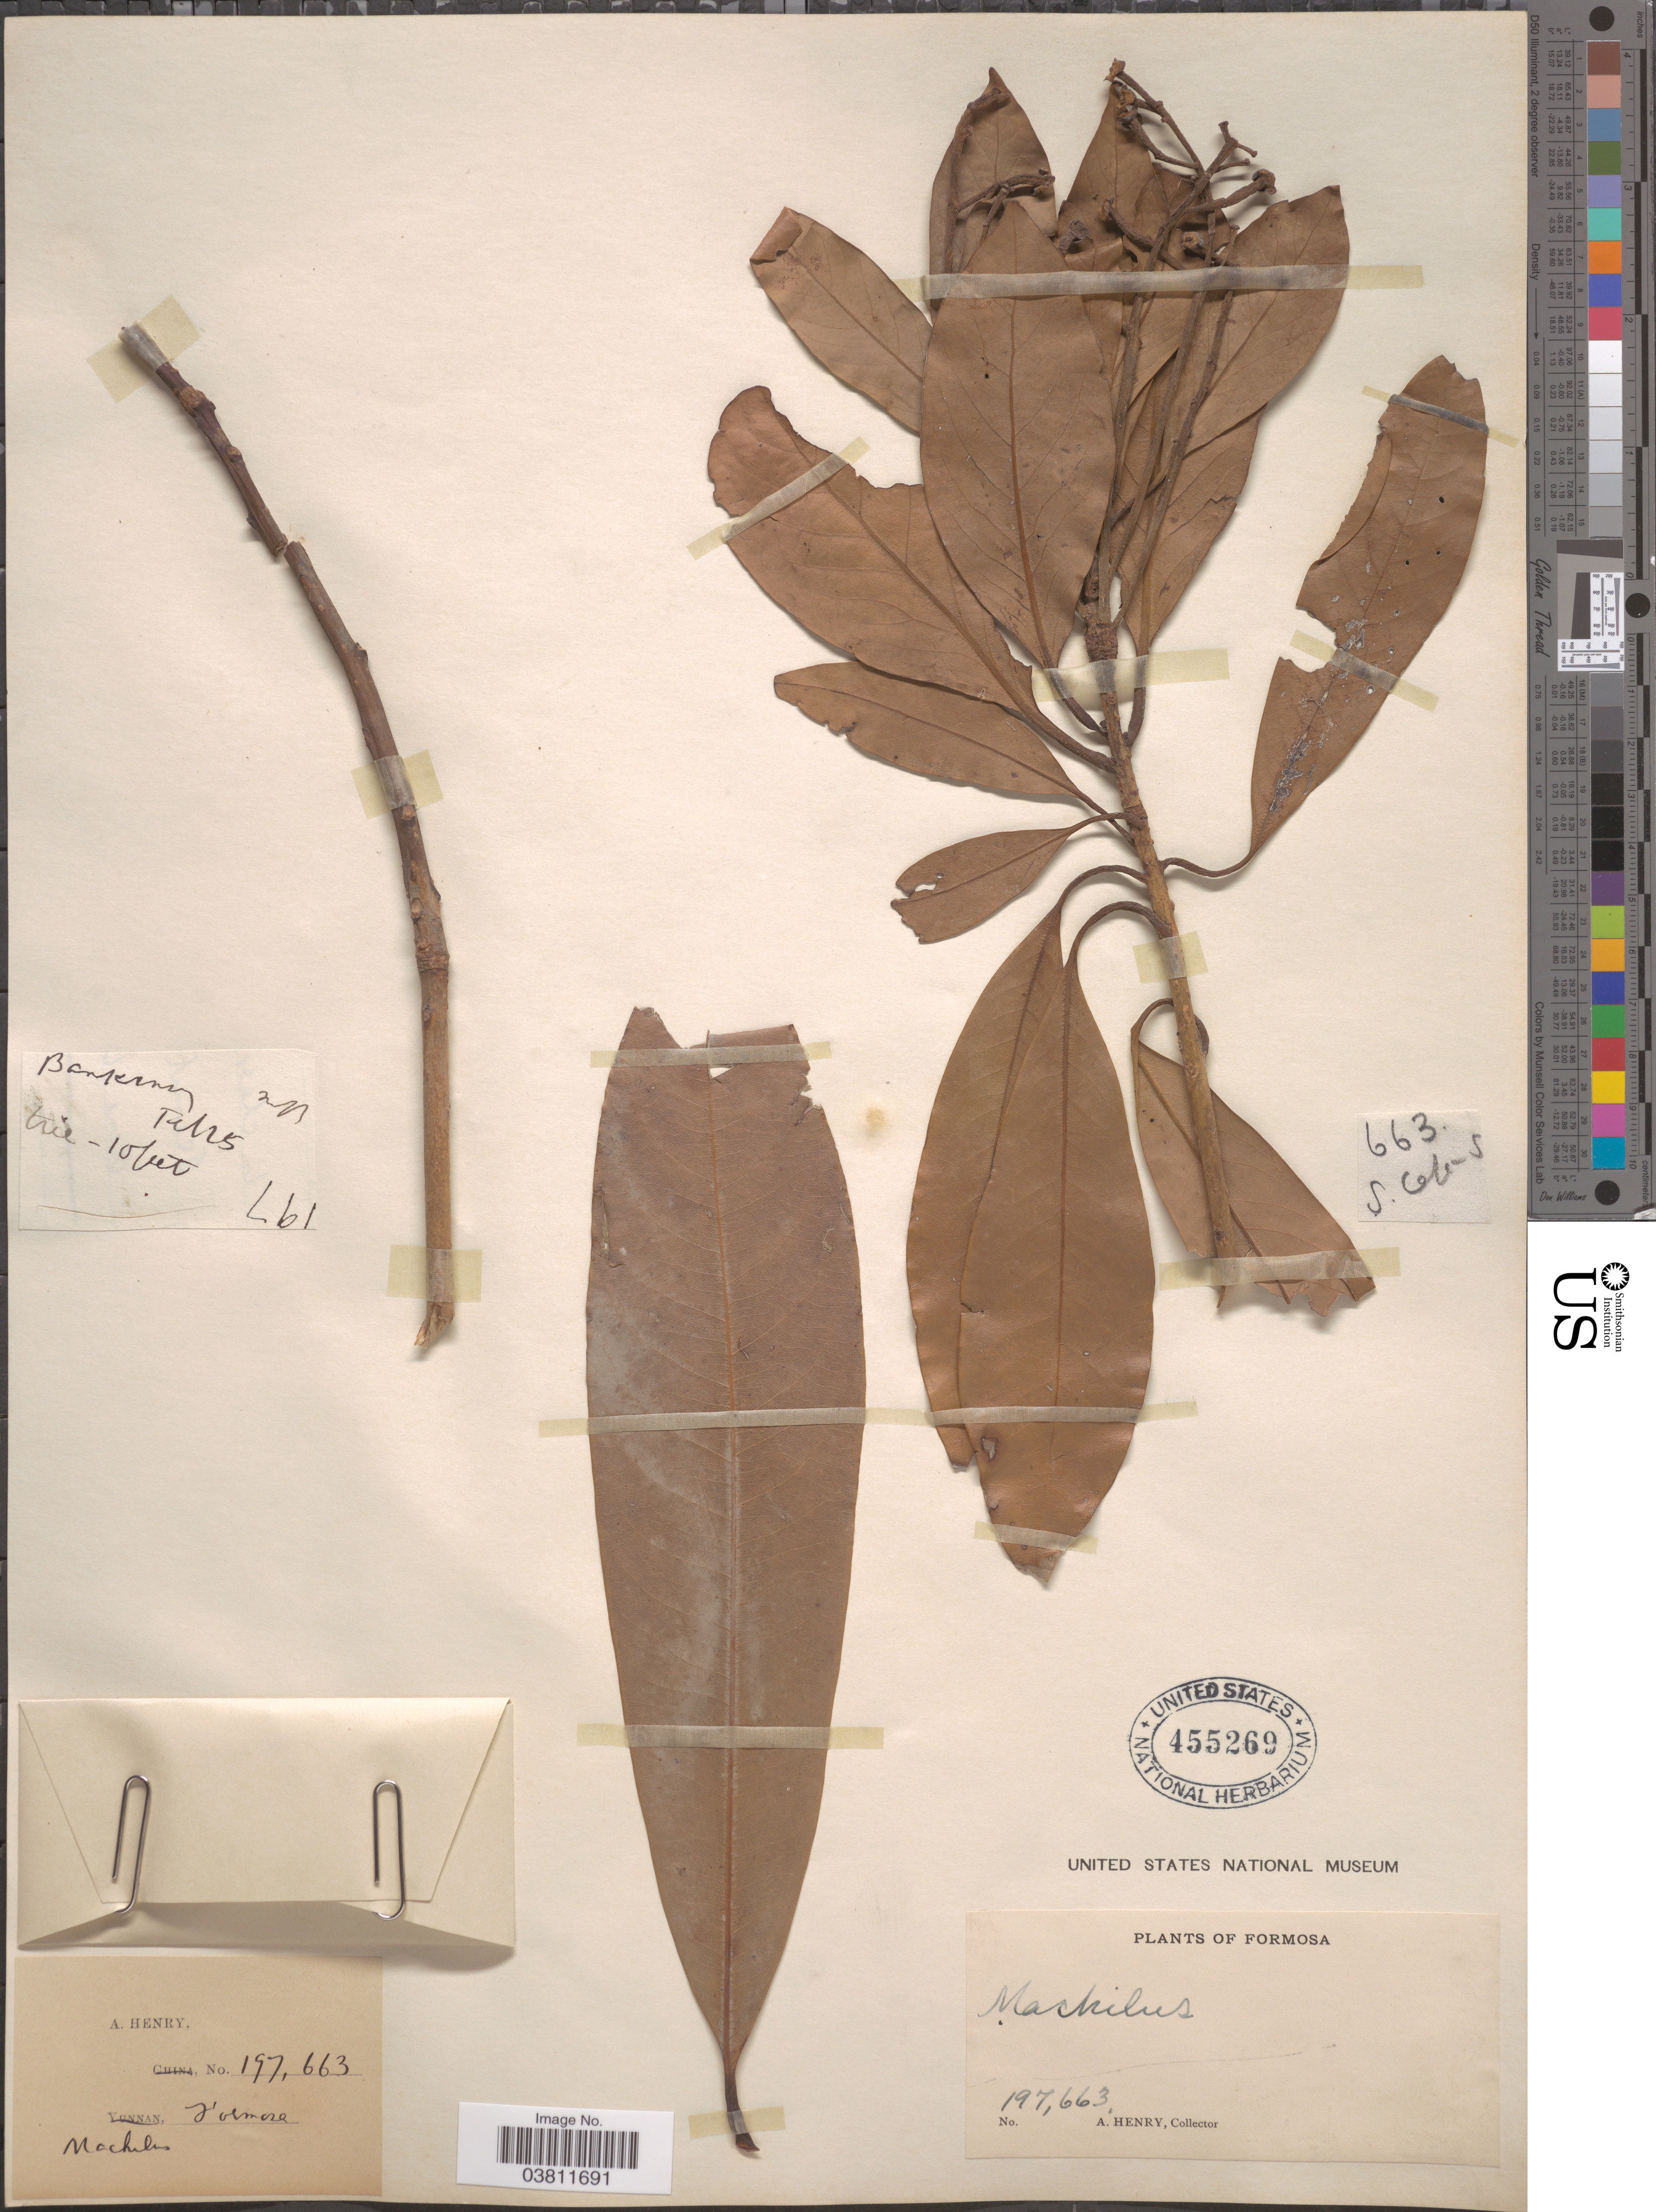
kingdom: Plantae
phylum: Tracheophyta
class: Magnoliopsida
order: Laurales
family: Lauraceae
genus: Machilus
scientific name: Machilus pseudolongifolia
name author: Hayata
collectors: A. Henry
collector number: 197/ 663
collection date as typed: Transcribed d/m/y: /2/25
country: Taiwan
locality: Formosa.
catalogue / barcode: US 455269